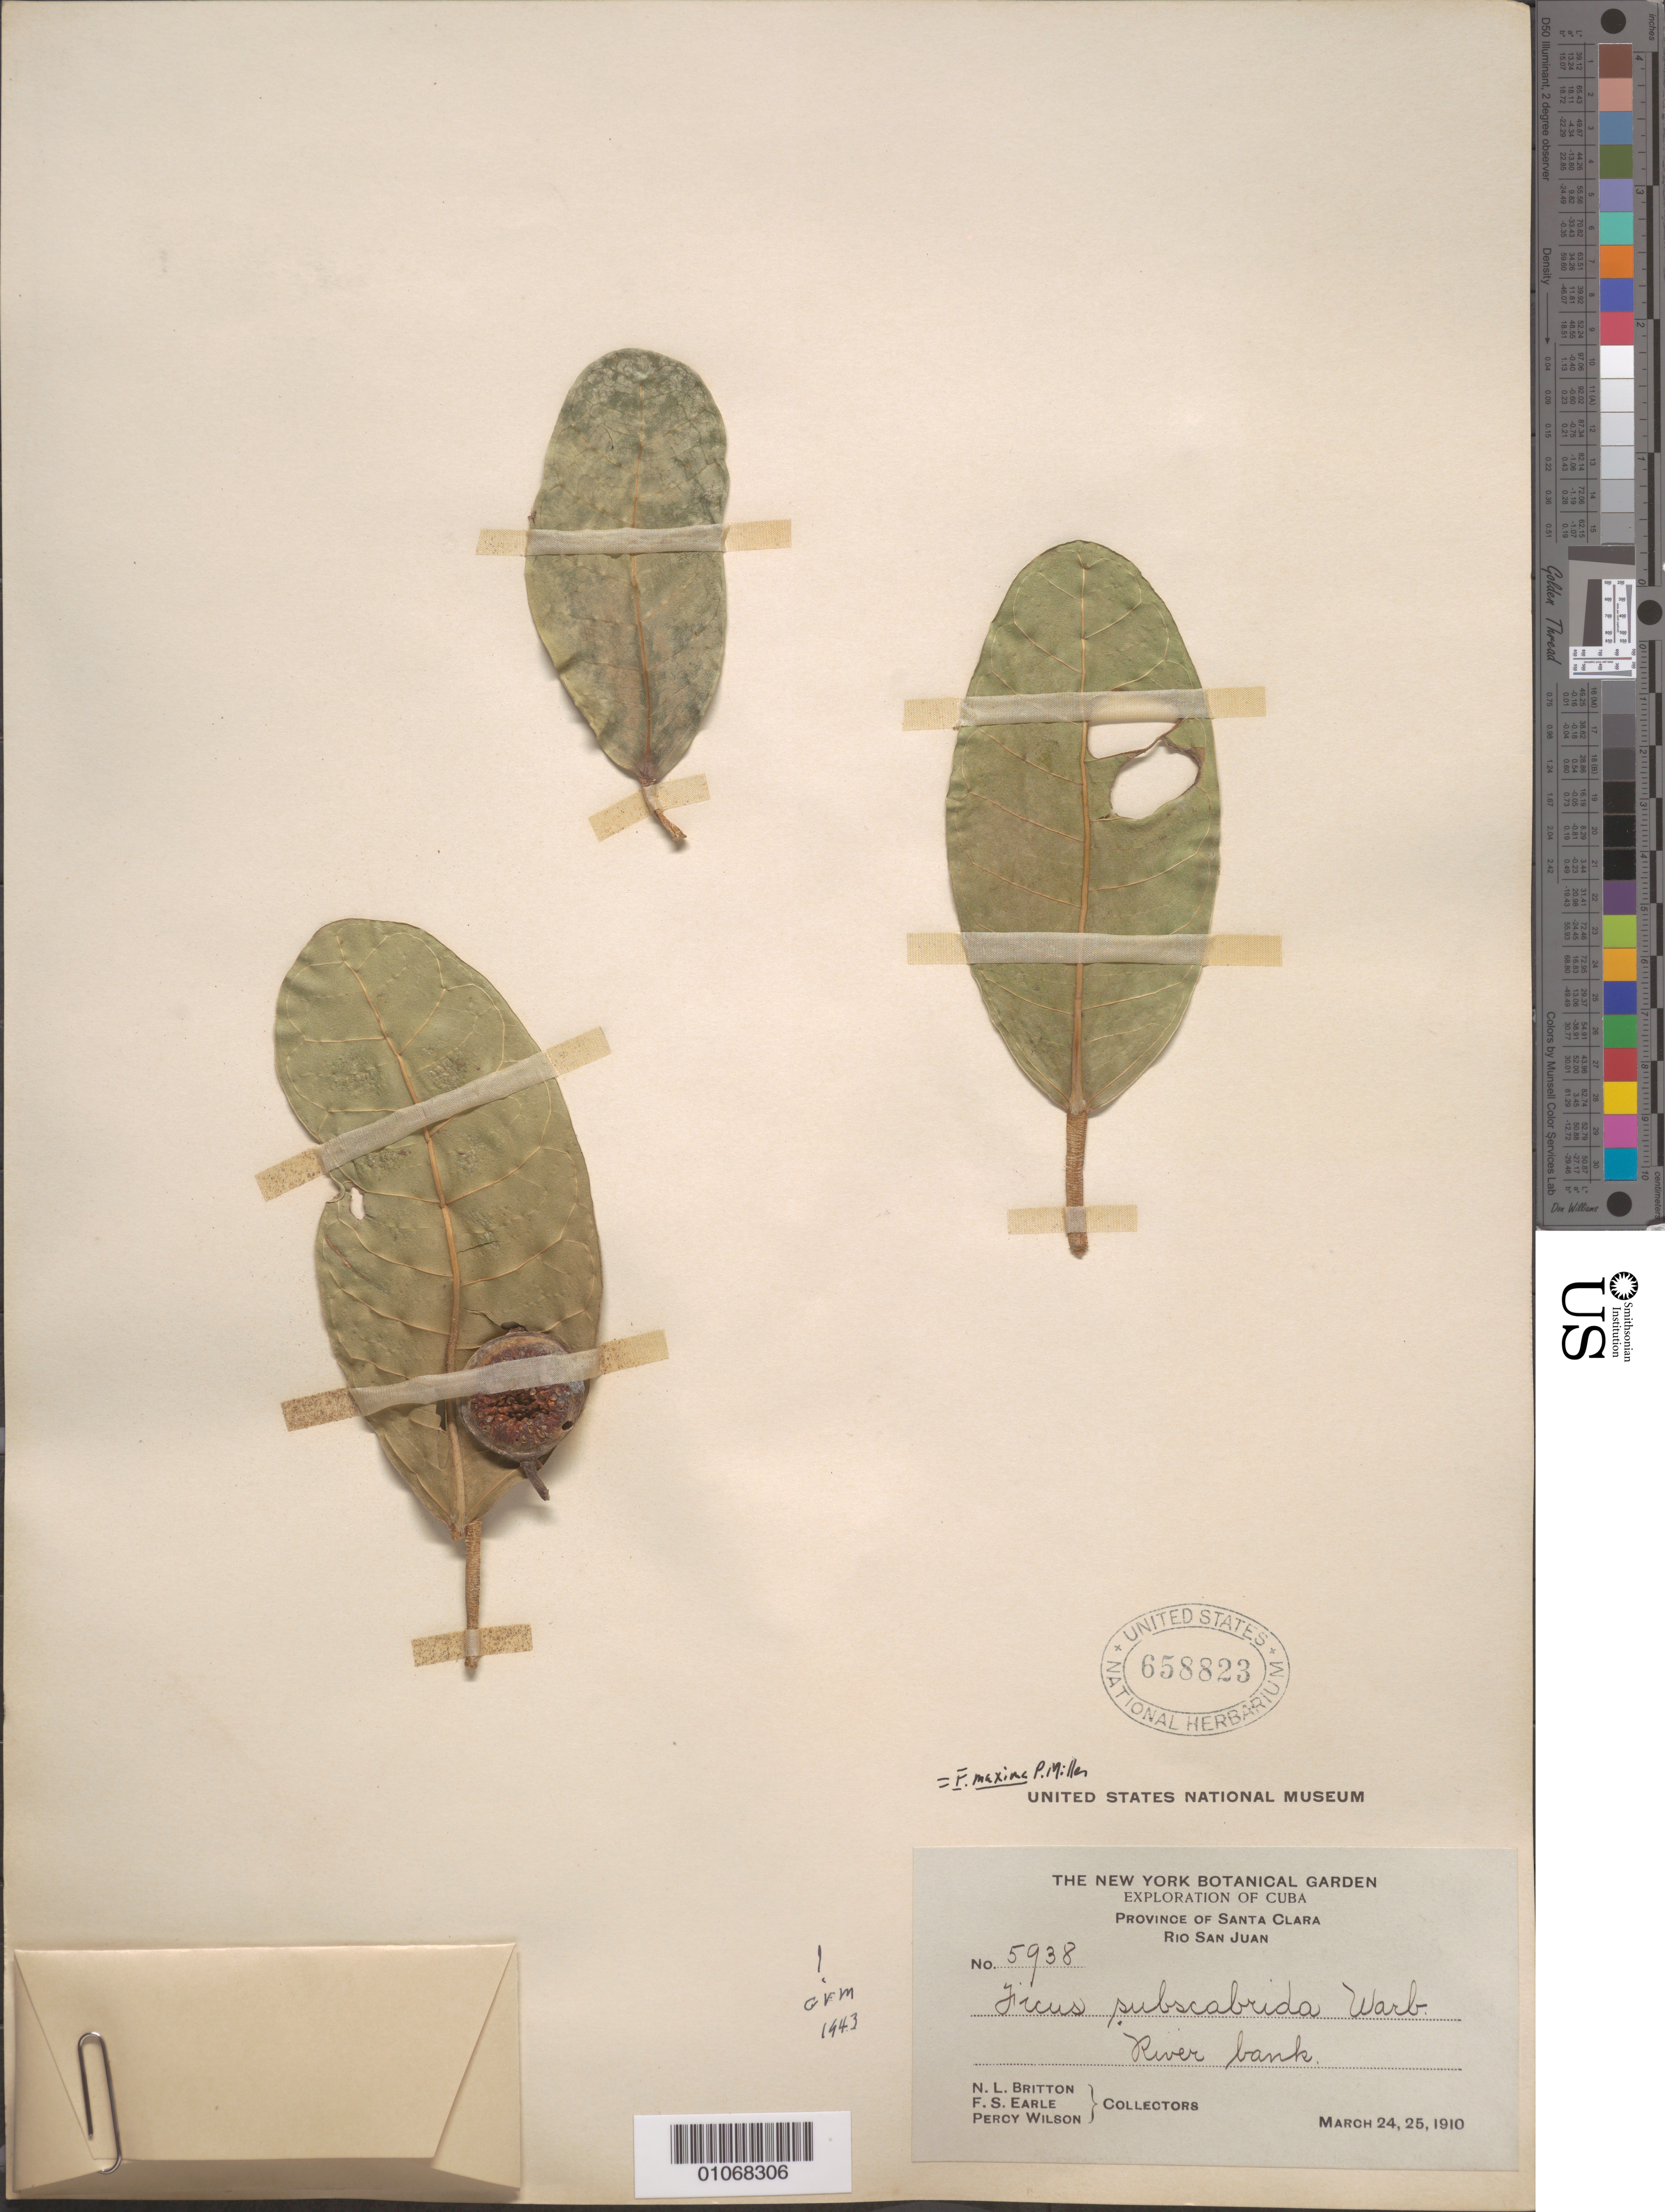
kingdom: Plantae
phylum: Tracheophyta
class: Magnoliopsida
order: Rosales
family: Moraceae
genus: Ficus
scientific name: Ficus maxima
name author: Mill.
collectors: N. Britton, F. S. Earle & P. Wilson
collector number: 5938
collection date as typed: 24 Mar 1910 to 25 Mar 1910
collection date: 1910-03-24/1910-03-25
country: Cuba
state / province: Villa Clara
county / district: Santa Clara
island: Cuba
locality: Rio San Juan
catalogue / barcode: US 658823